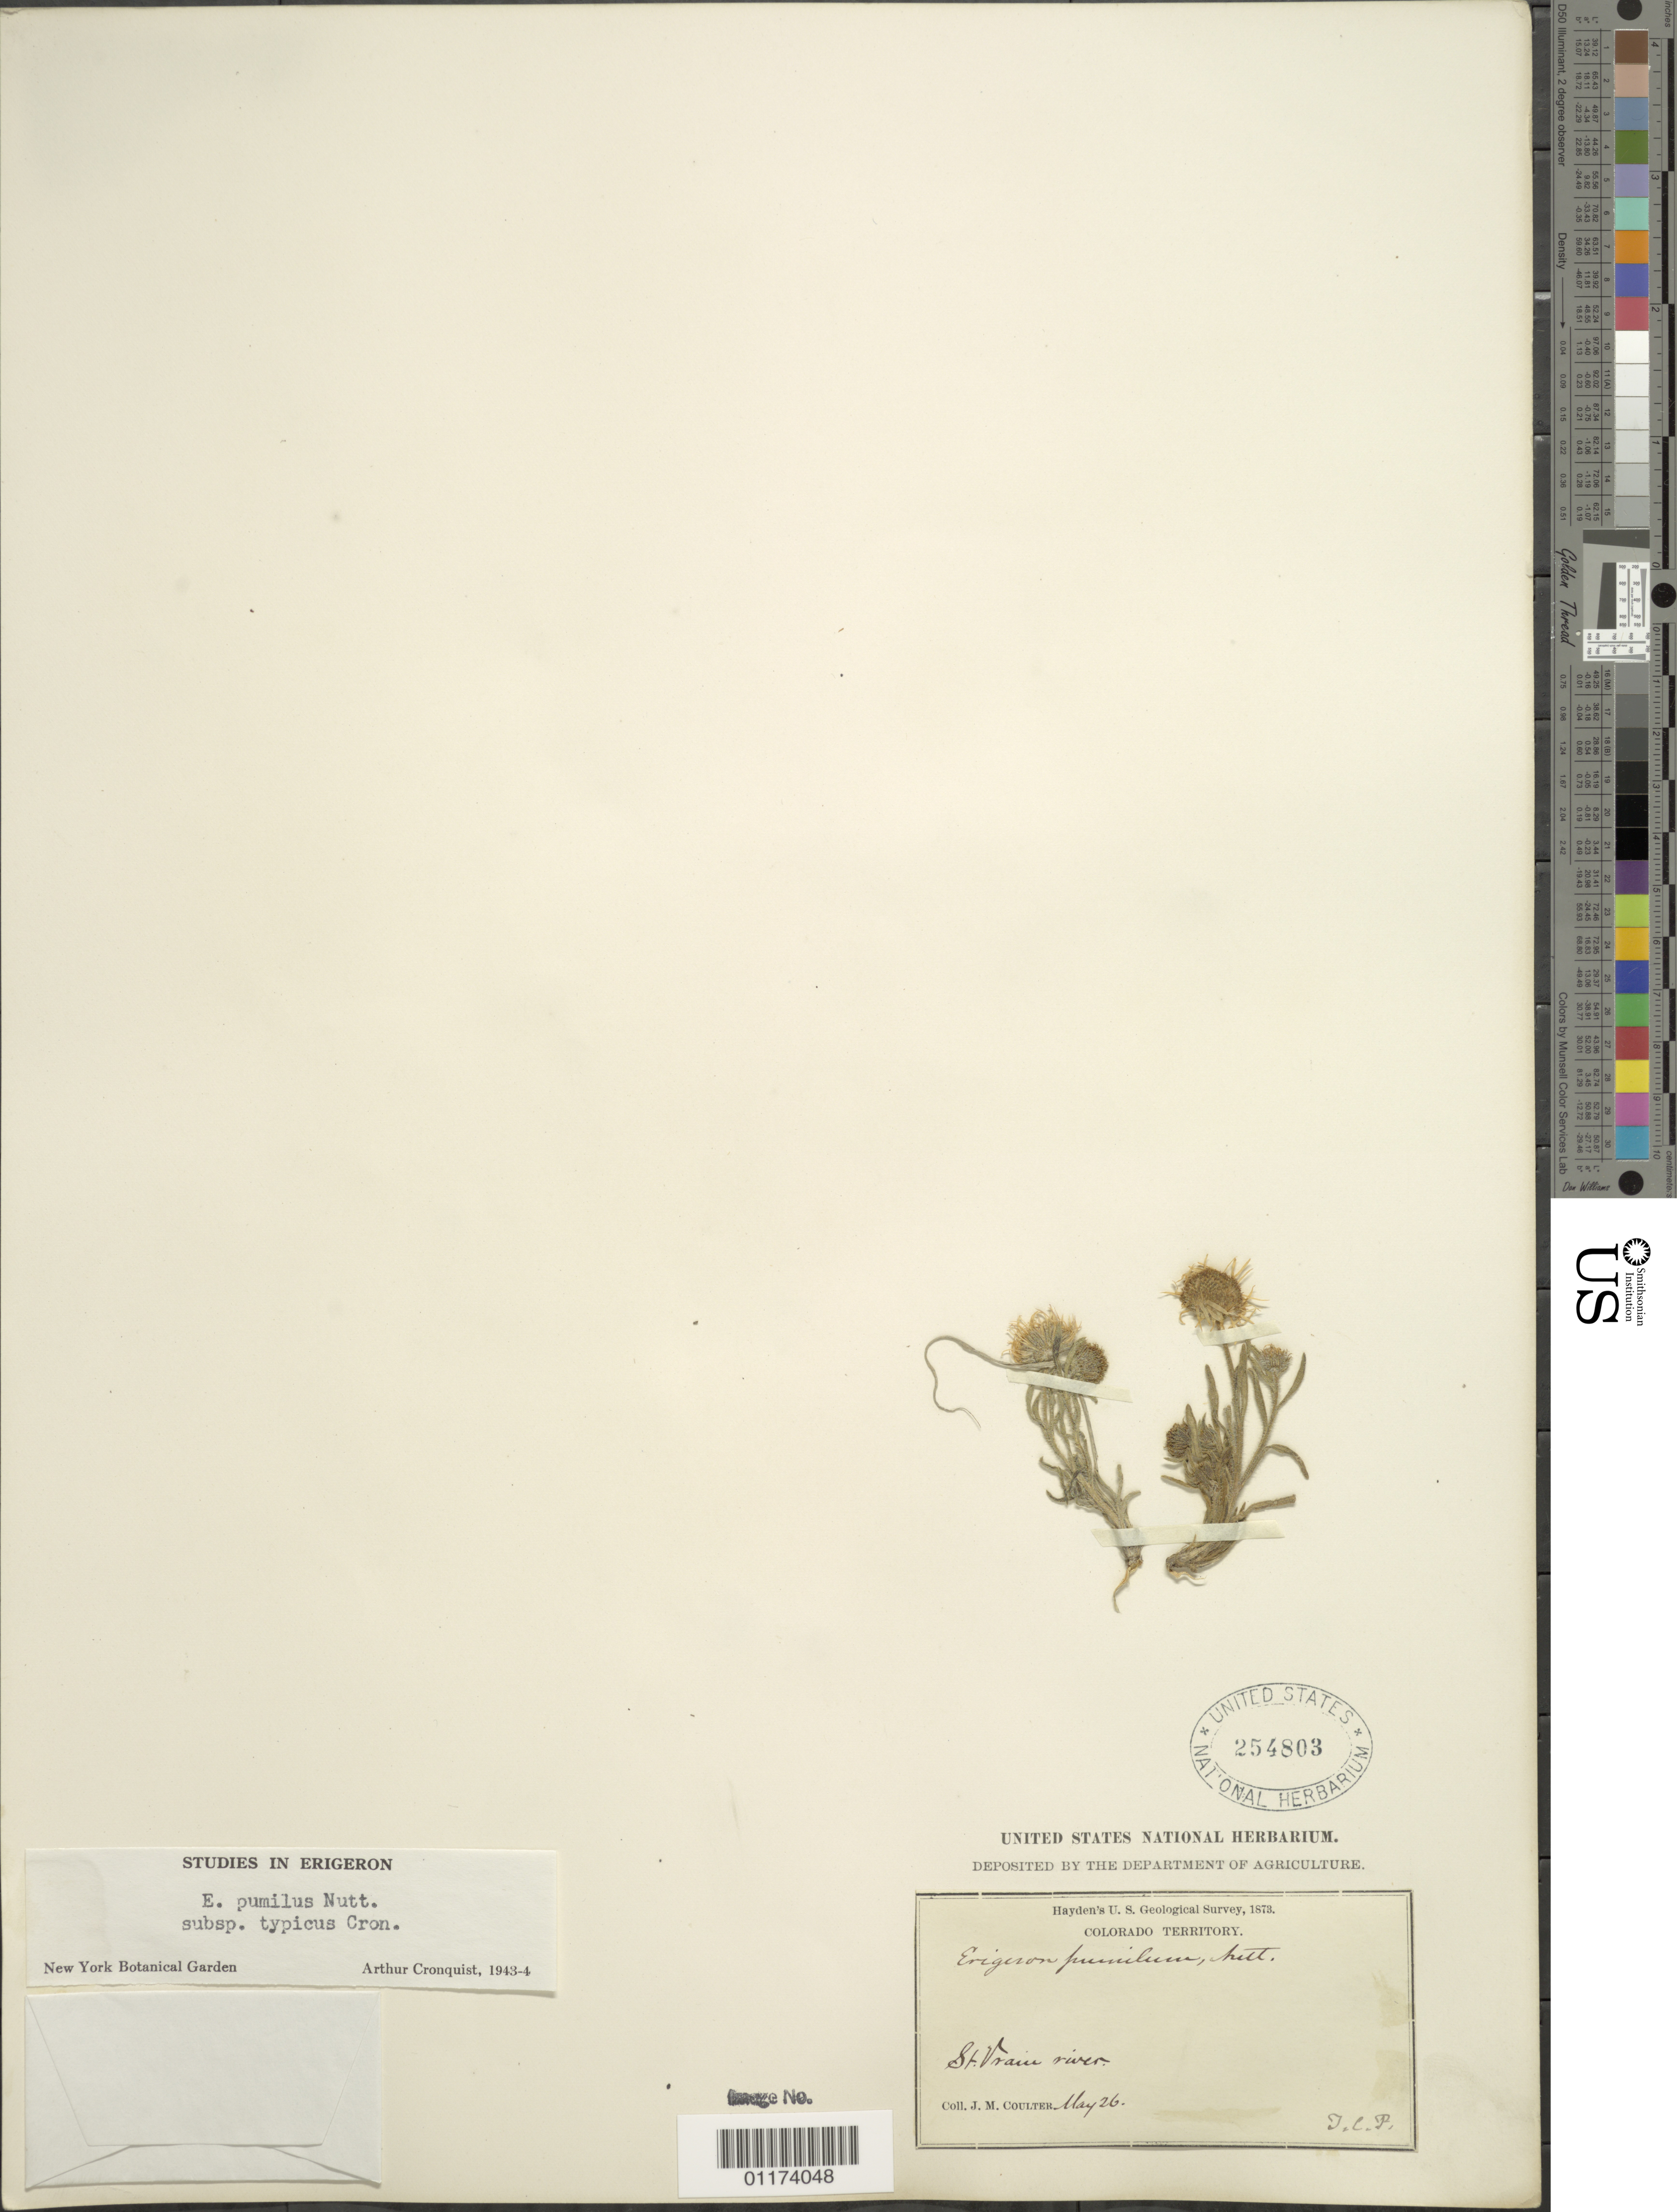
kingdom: Plantae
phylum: Tracheophyta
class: Magnoliopsida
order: Asterales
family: Asteraceae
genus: Erigeron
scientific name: Erigeron pumilus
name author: Nutt.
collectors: J. M. Coulter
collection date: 1873-05-26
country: United States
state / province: Colorado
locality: St. Vrain River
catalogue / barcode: US 254803